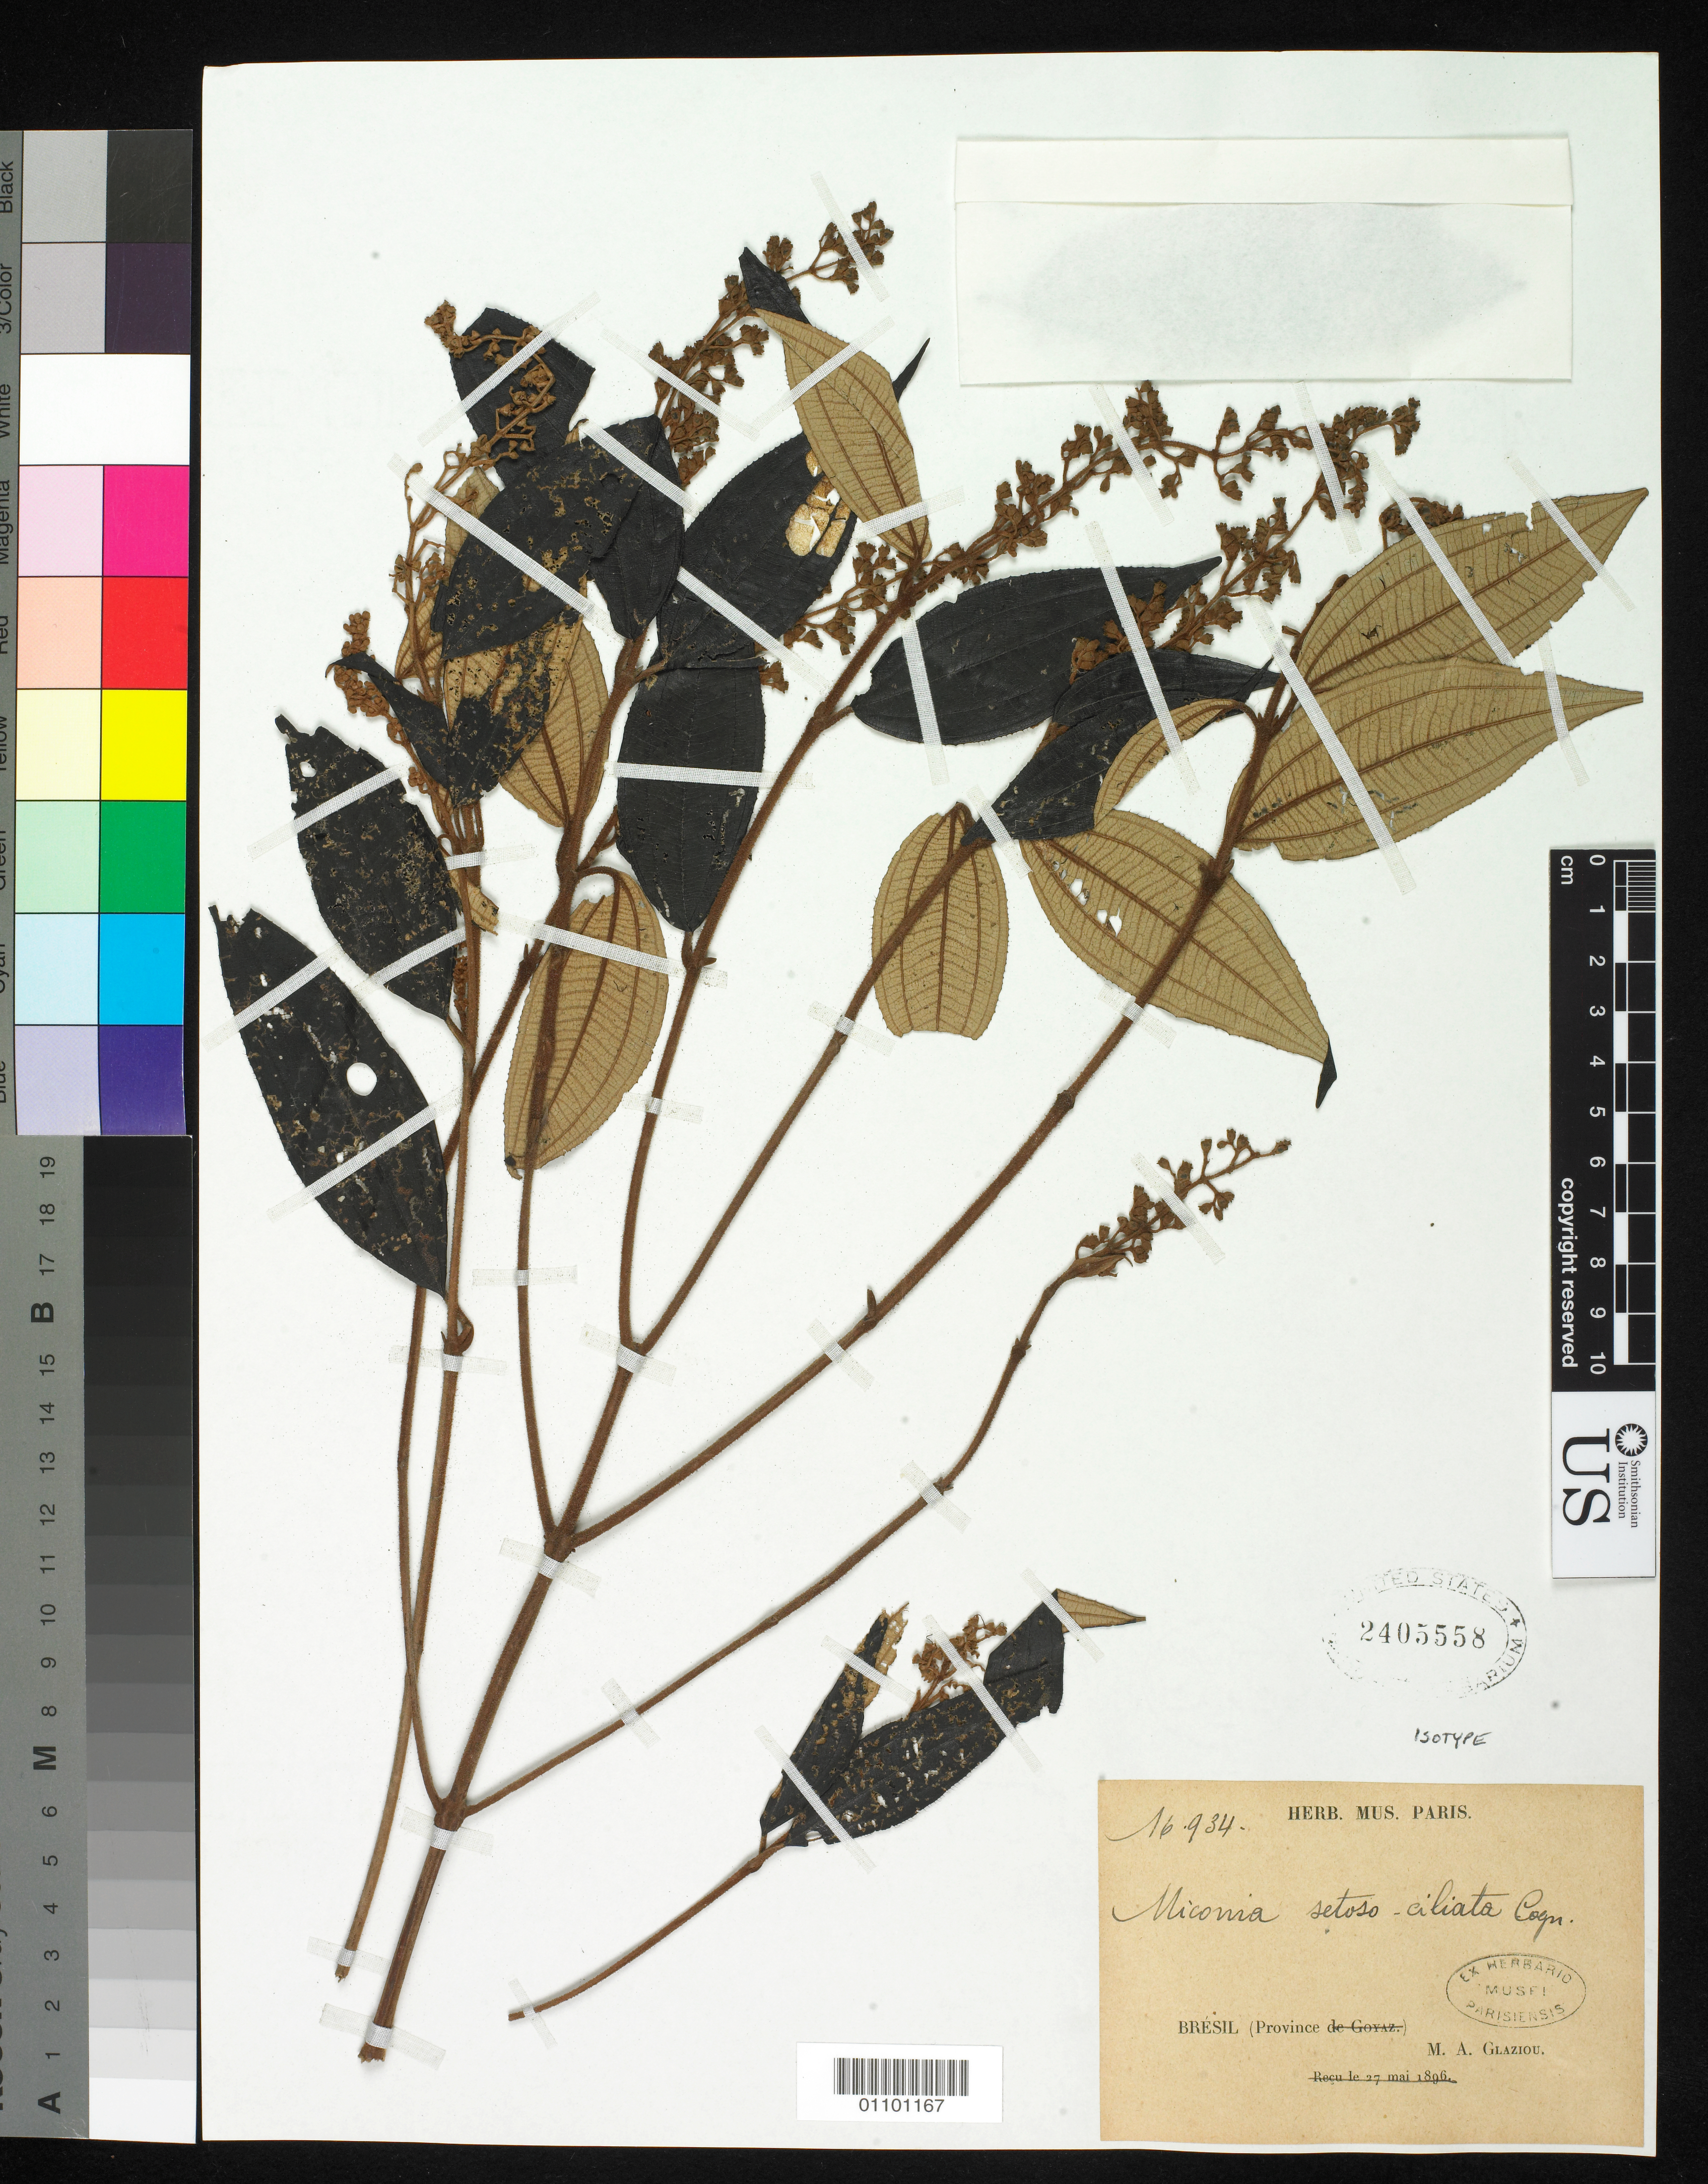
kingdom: Plantae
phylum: Tracheophyta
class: Magnoliopsida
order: Myrtales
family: Melastomataceae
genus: Miconia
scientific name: Miconia setosociliata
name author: Cogn.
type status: Isotype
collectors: A. F. M. Glaziou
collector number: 934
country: Brazil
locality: Rio de Janeiro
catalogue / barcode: US 2405558